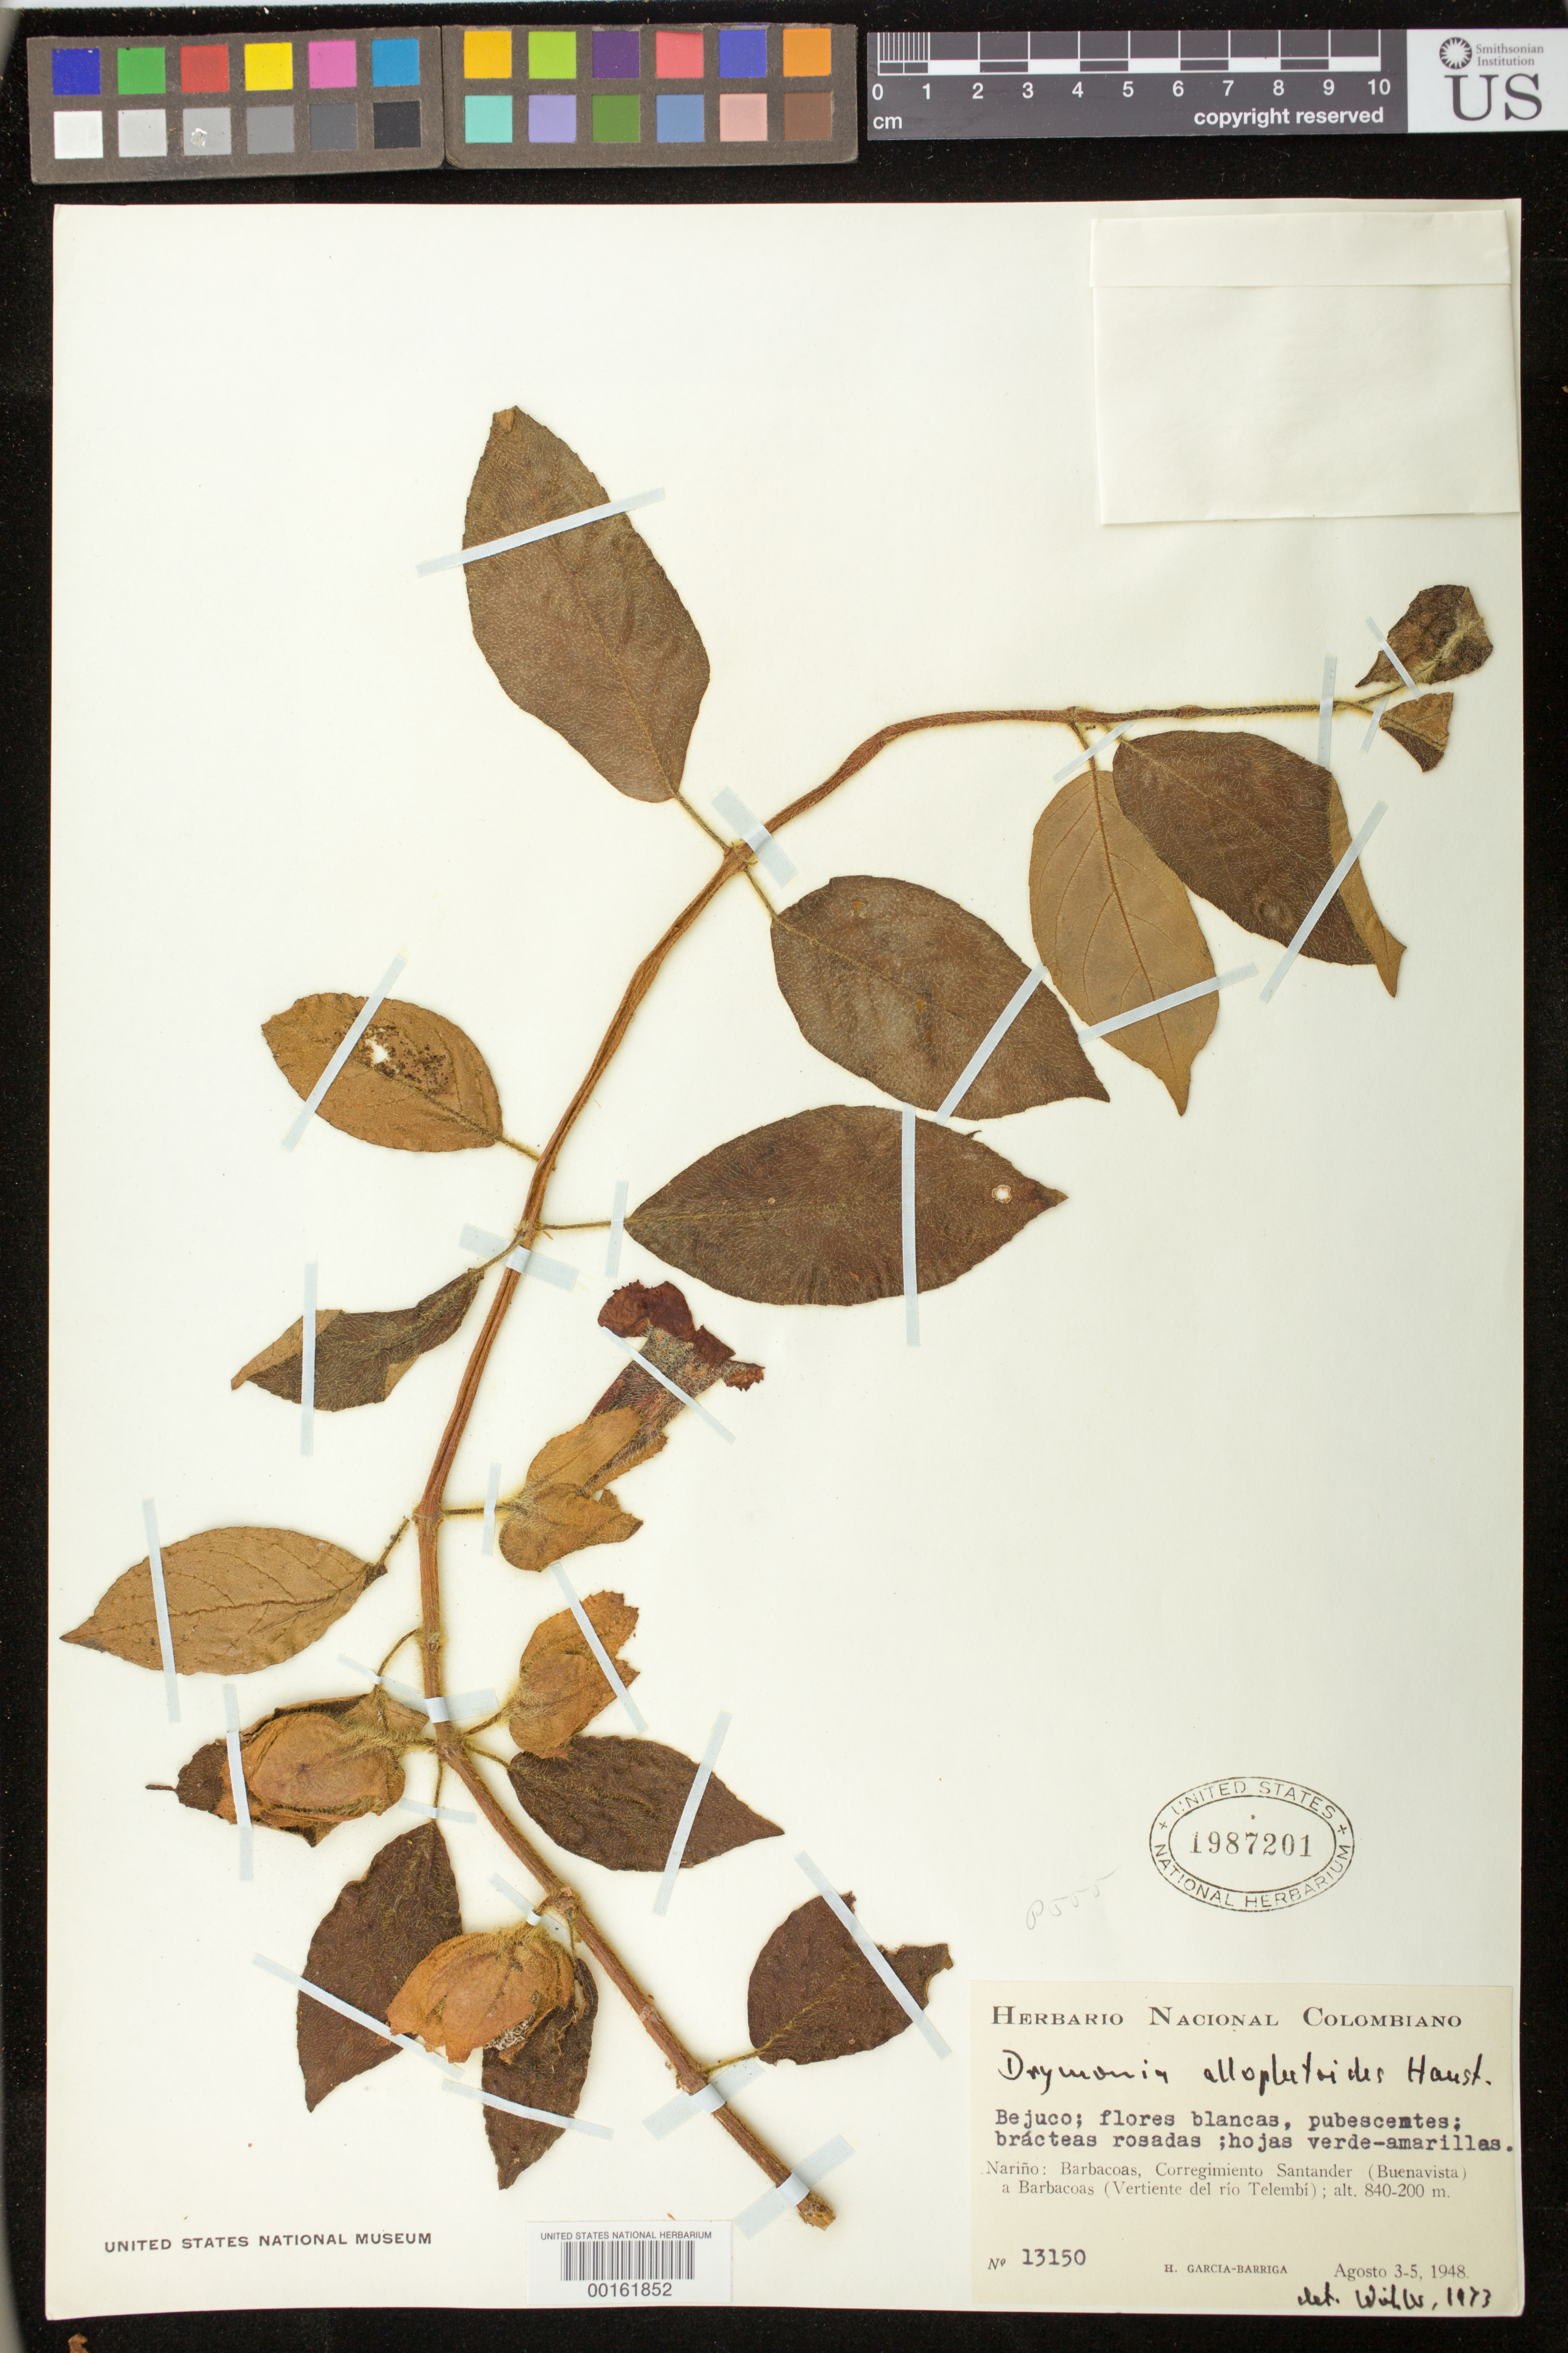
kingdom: Plantae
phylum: Tracheophyta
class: Magnoliopsida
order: Lamiales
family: Gesneriaceae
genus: Drymonia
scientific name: Drymonia alloplectoides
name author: Hanst.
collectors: H. García Barriga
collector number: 13150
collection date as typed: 3-5 Aug 1948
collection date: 1948-08-03/1948-08-05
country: Colombia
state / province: Nariño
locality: Barbacoas, corregimiento Santander (Buenavista) to Barbacoas (slope of Rio Telembi)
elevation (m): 200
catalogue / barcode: US 1987201